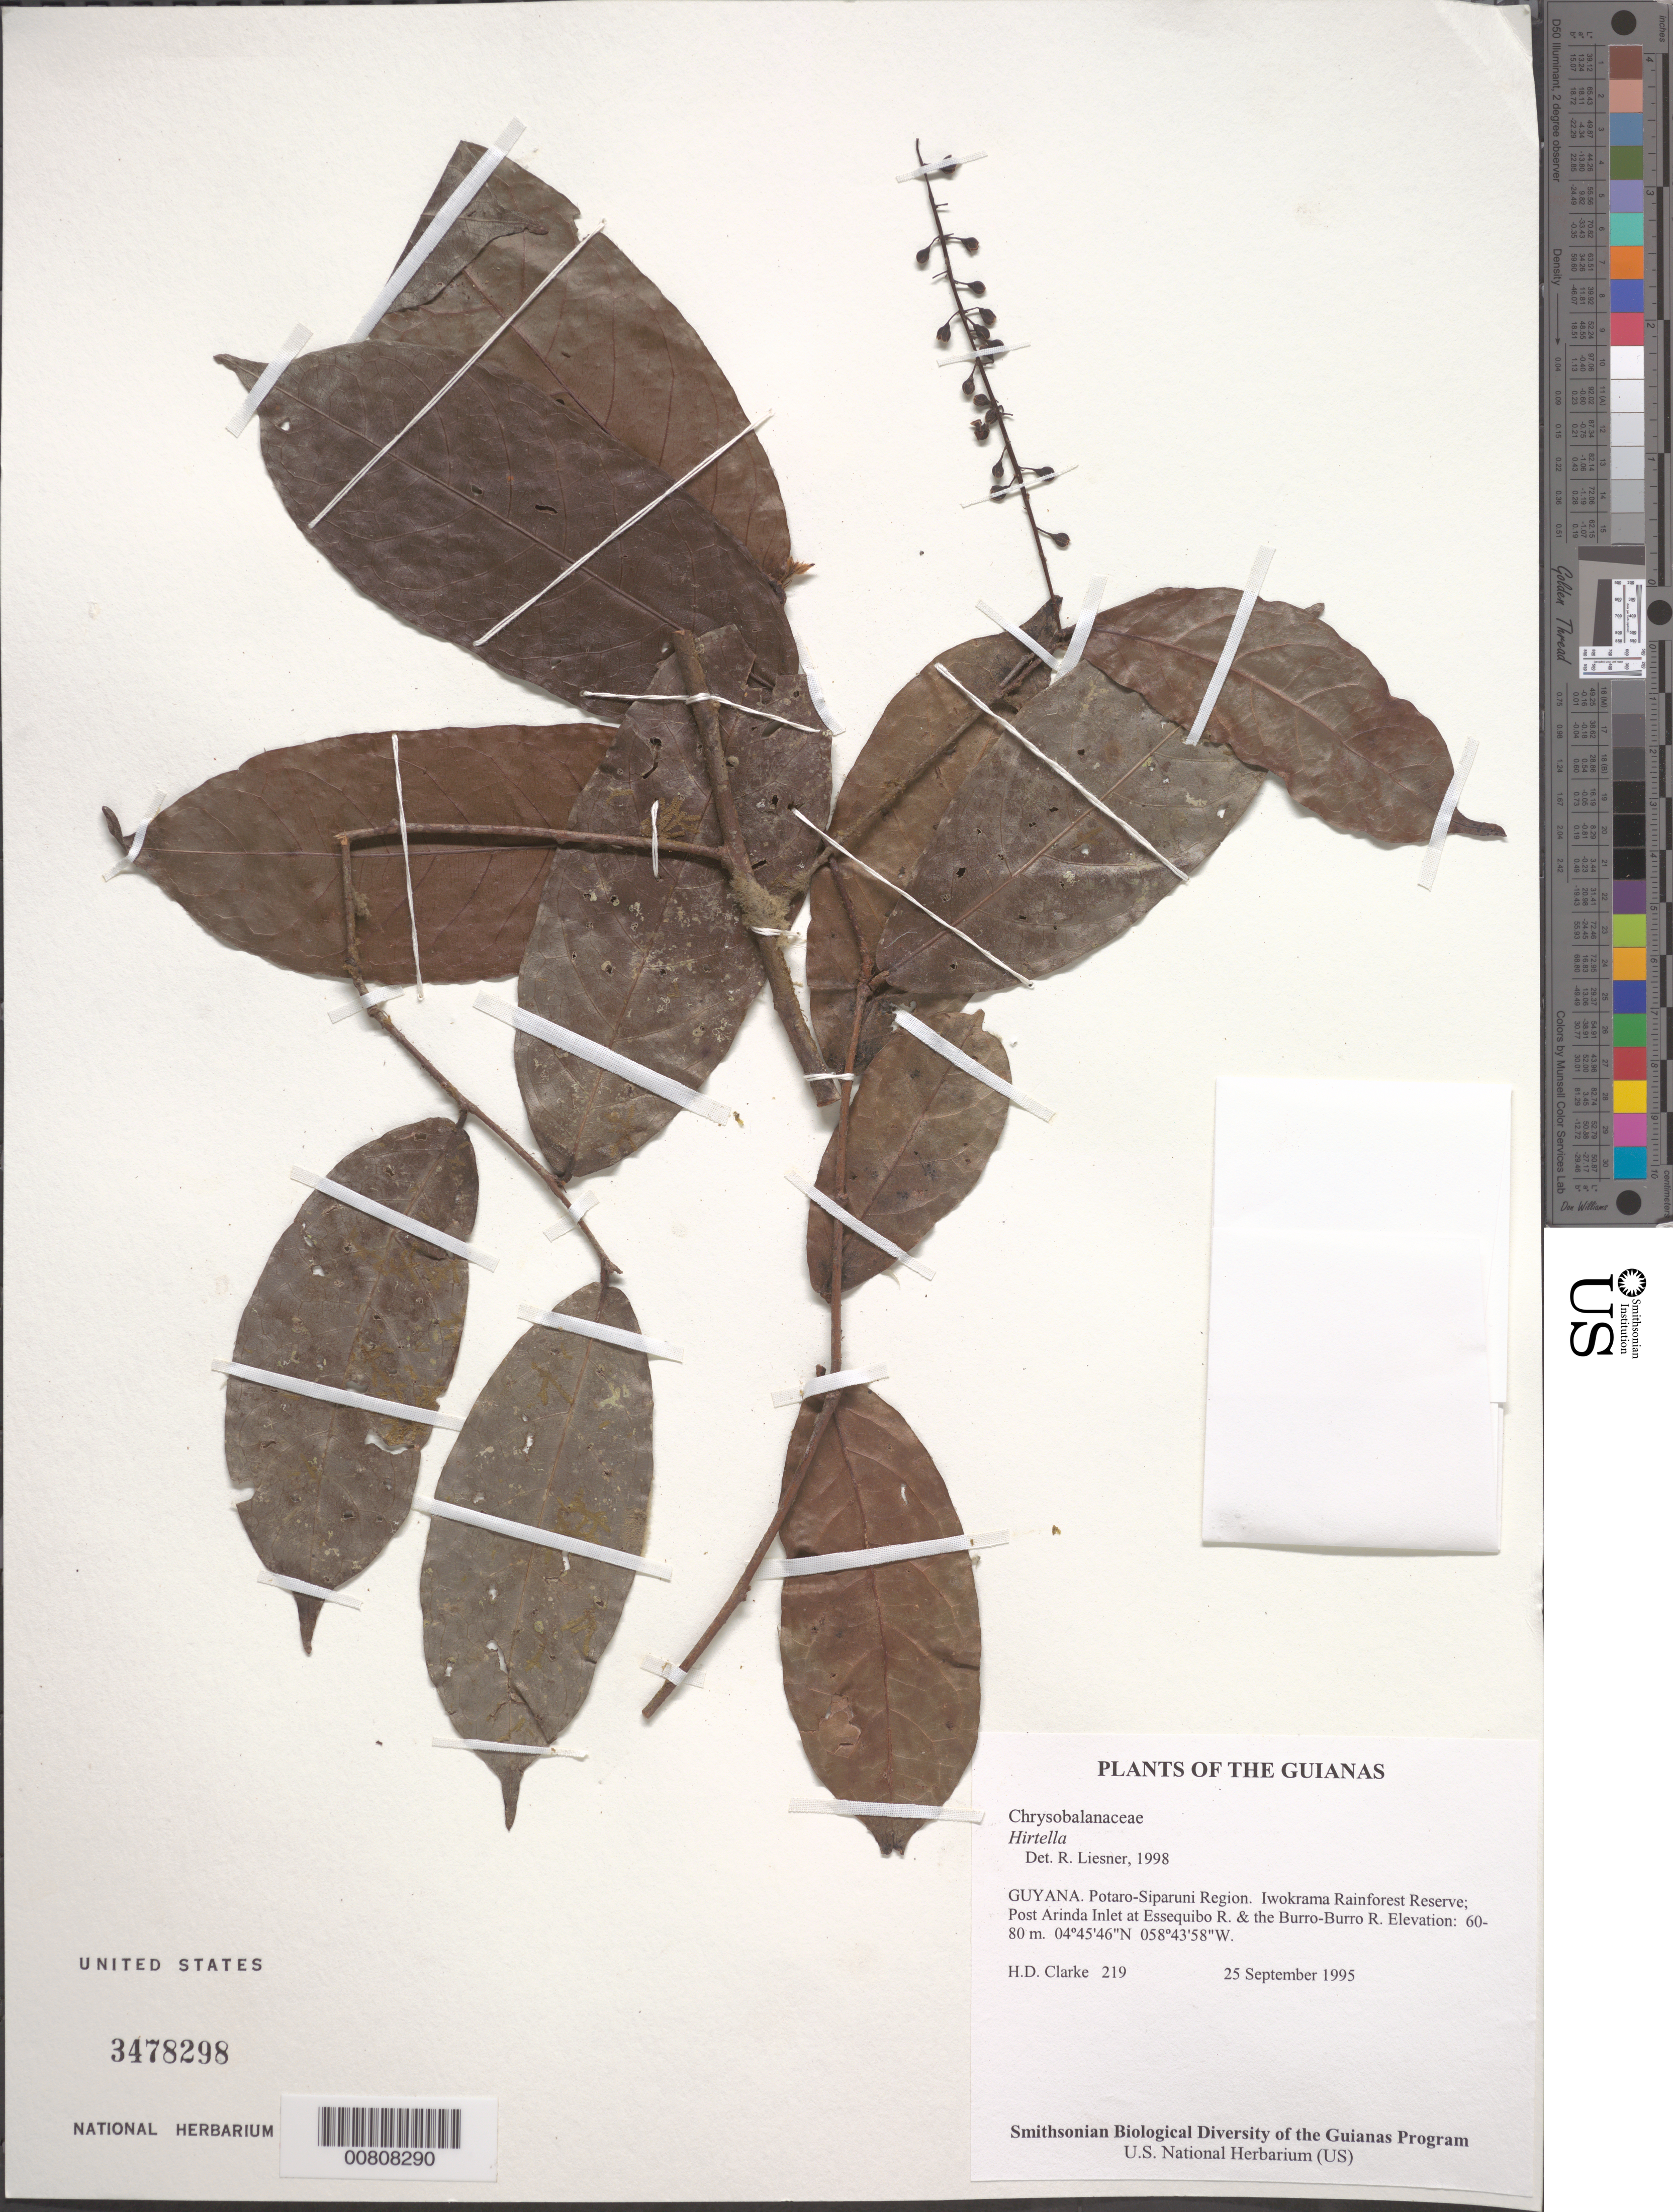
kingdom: Plantae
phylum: Tracheophyta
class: Magnoliopsida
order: Malpighiales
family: Chrysobalanaceae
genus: Hirtella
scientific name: Hirtella sp.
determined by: Liesner, R. L.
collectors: H. D. Clarke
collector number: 219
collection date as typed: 25 September 1995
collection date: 1995-09-25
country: Guyana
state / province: Potaro-Siparuni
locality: Iwokrama Rainforest Reserve; Post Arinda Inlet at Essequibo R. & the Burro-Burro R.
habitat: Chlorocardium, Clusia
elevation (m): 60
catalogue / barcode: US 3478298